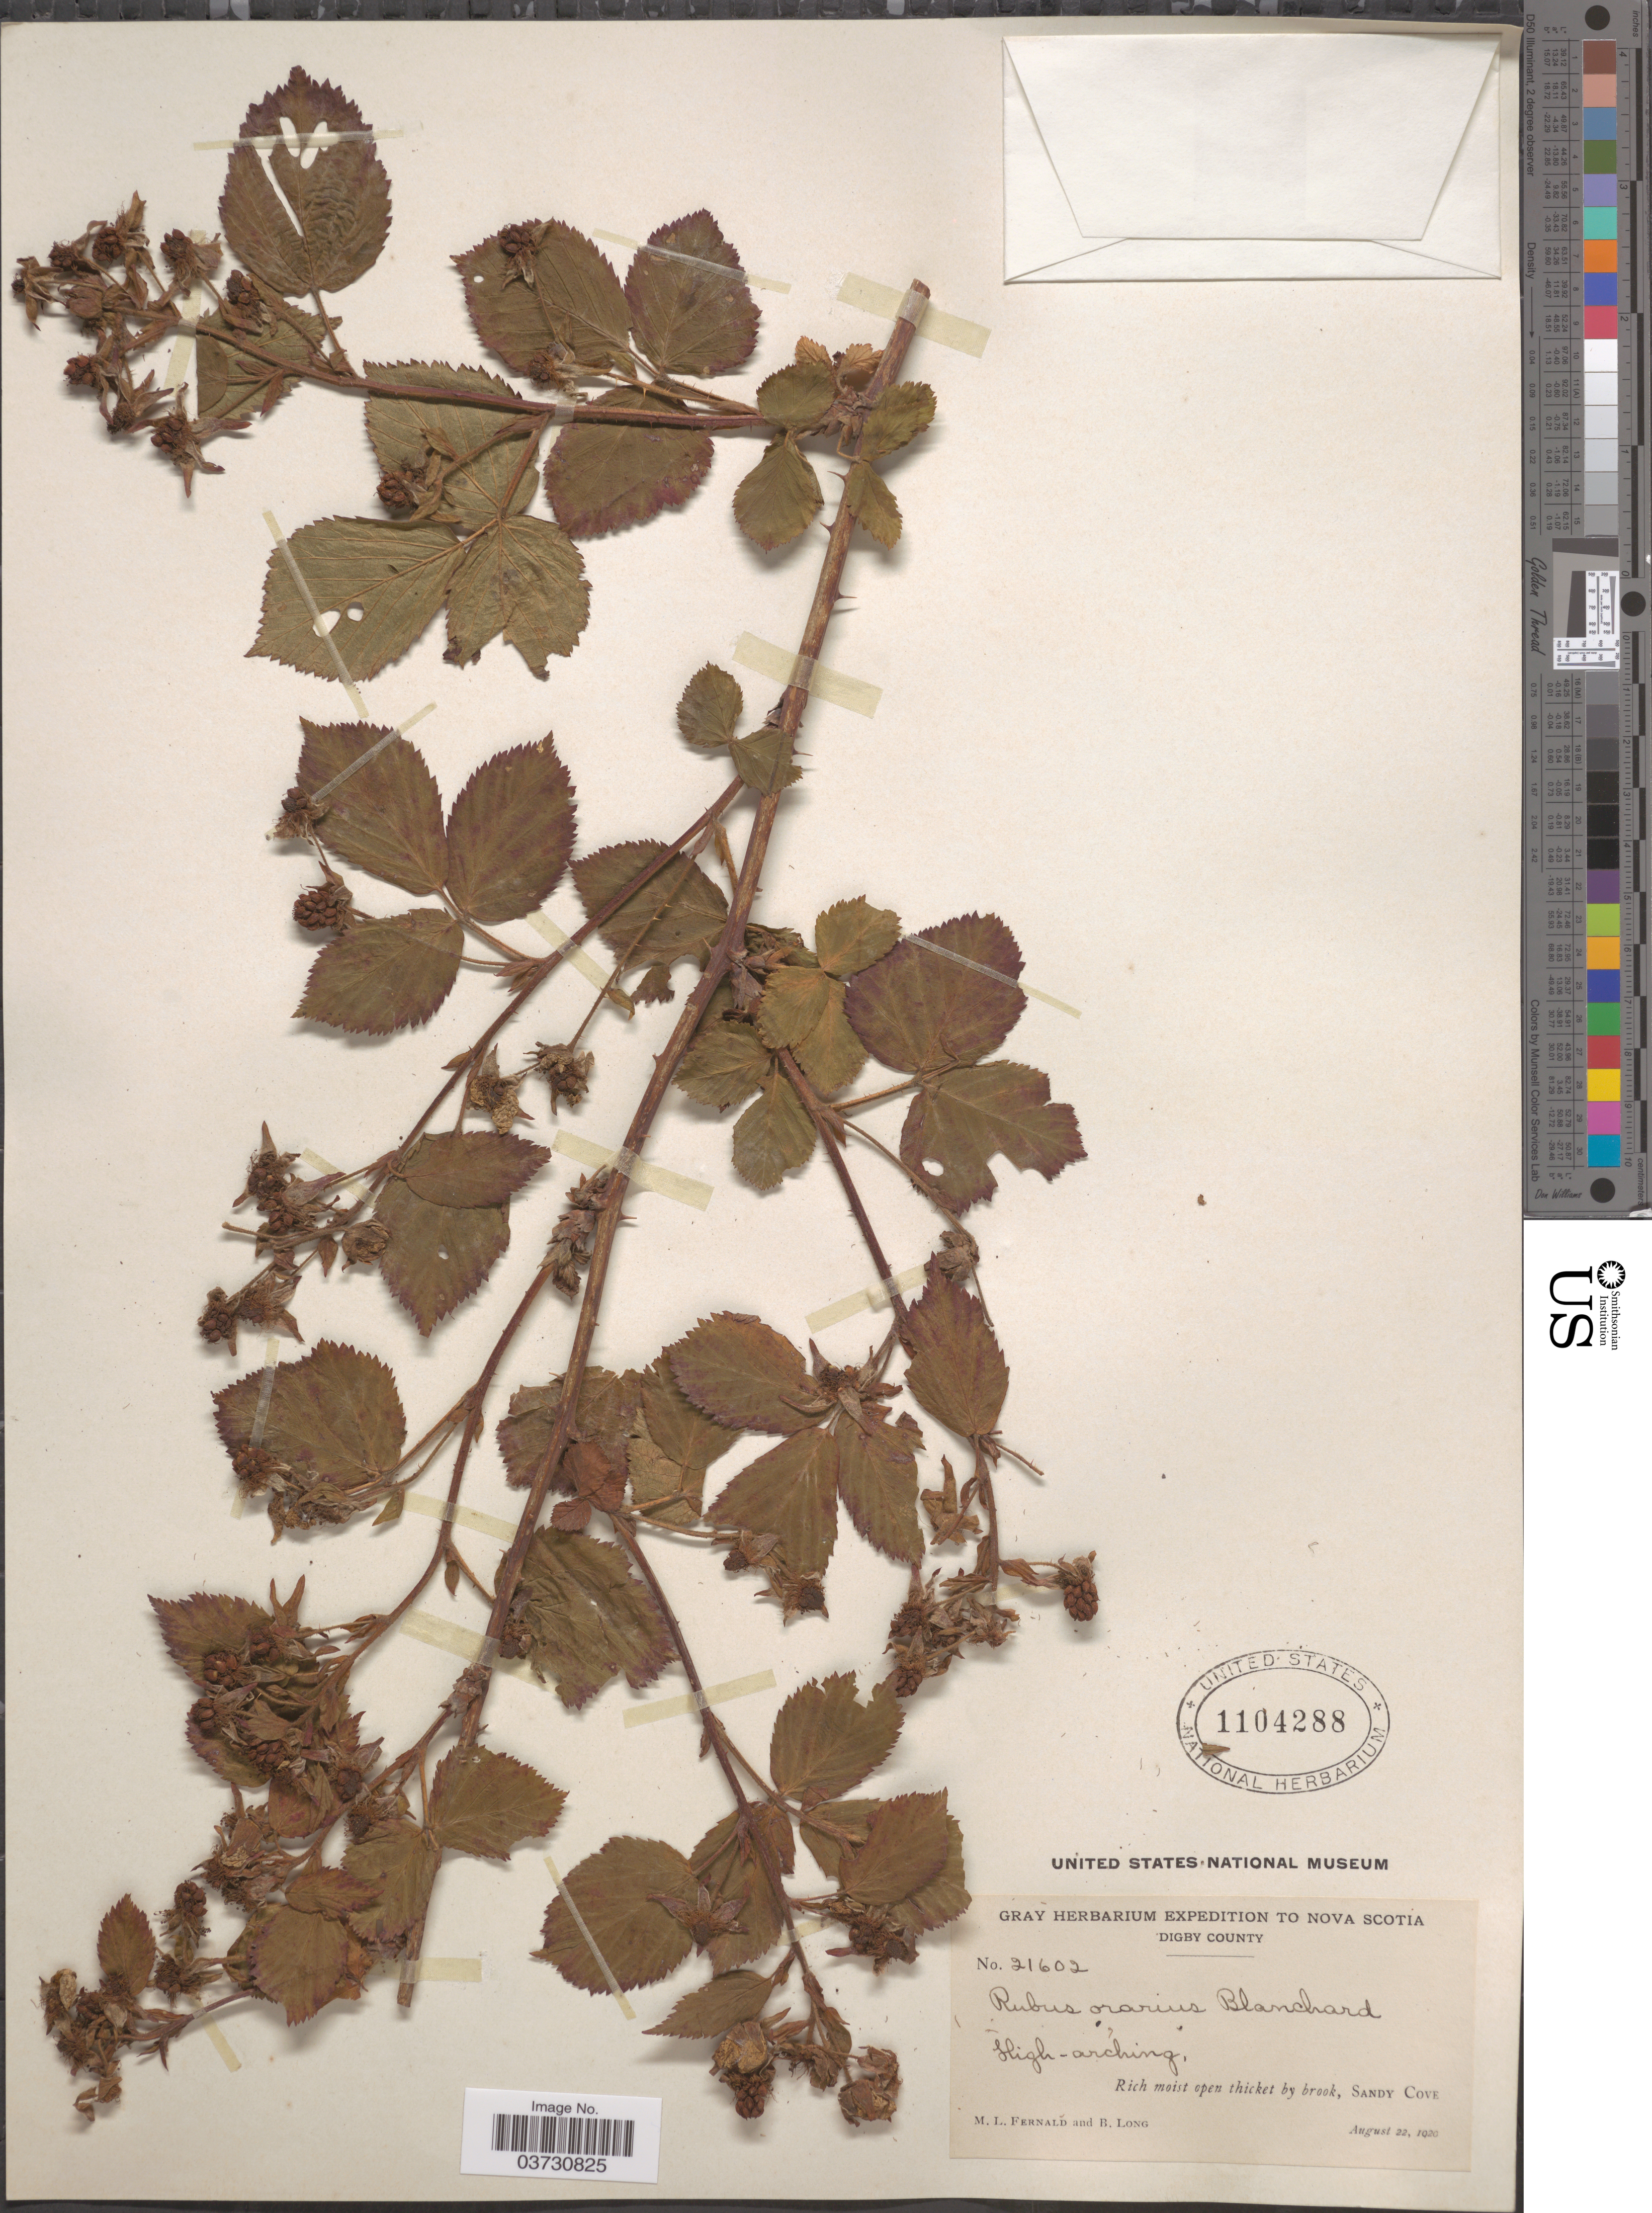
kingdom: Plantae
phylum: Tracheophyta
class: Magnoliopsida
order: Rosales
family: Rosaceae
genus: Rubus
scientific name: Rubus pergratus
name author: Blanch.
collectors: M. L. Fernald & B. Long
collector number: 21602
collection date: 1920-08-22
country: Canada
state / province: Nova Scotia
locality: Digby County. Sandy Cove.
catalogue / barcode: US 1104288